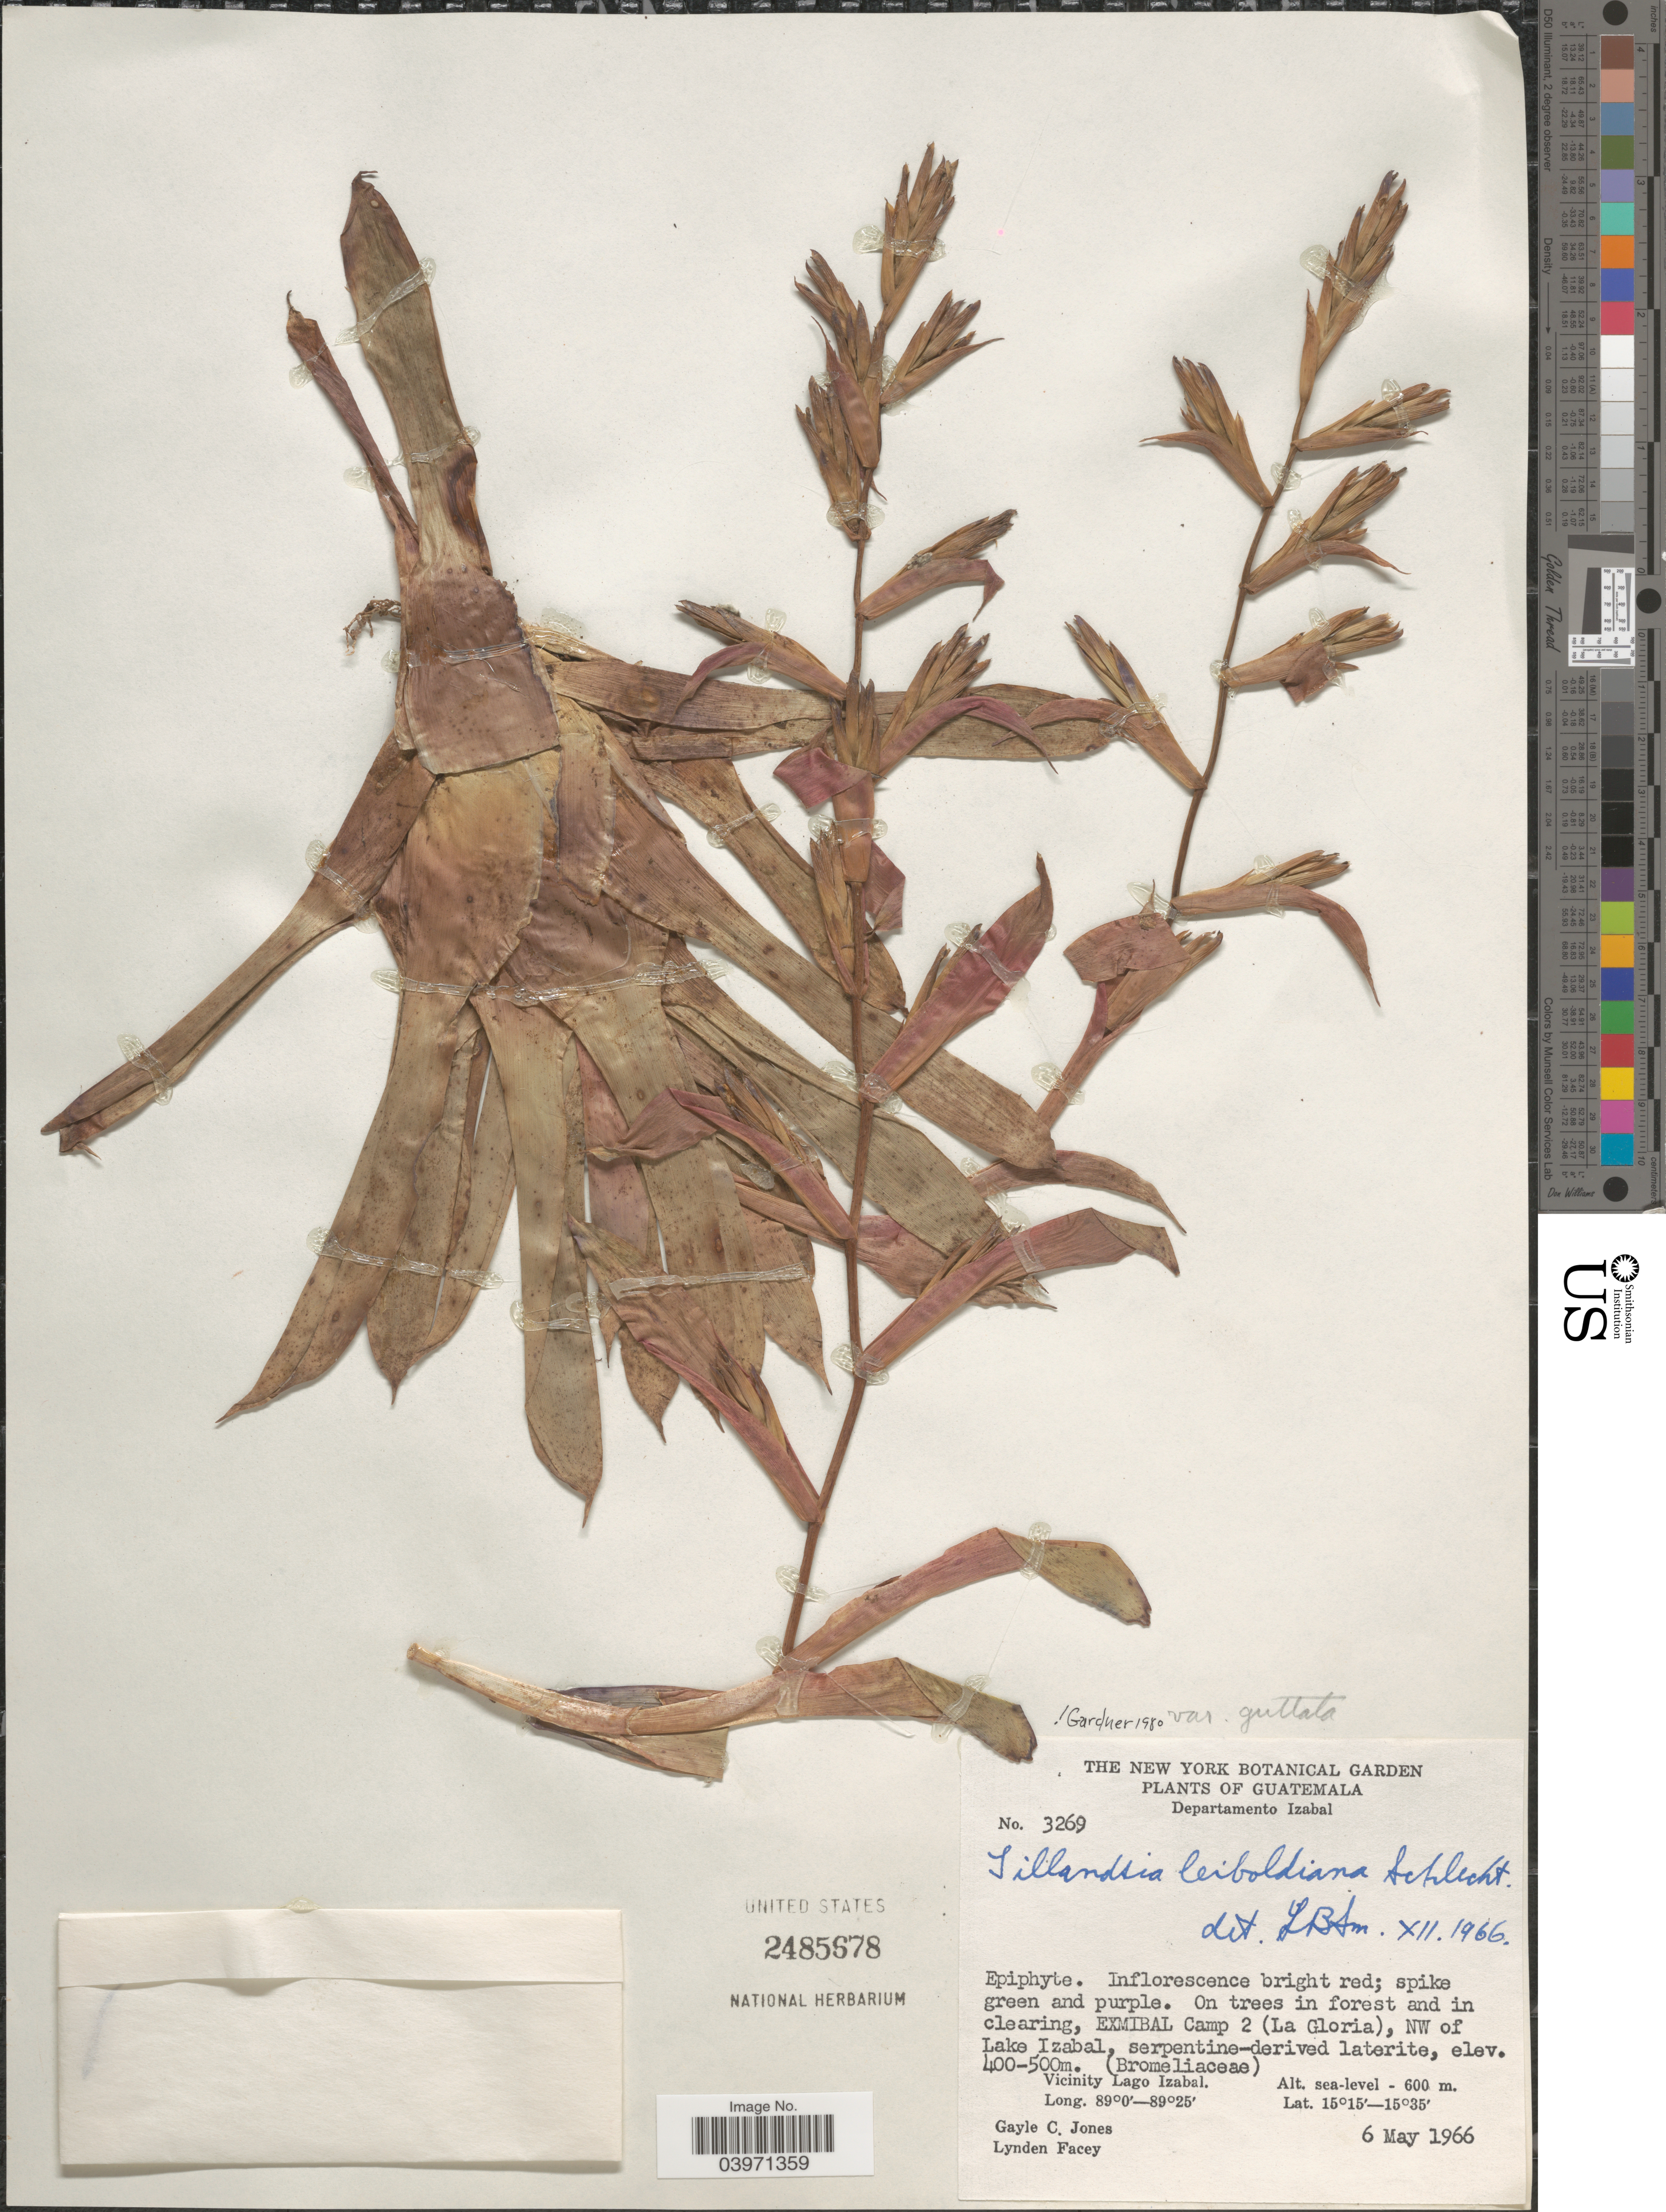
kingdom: Plantae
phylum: Tracheophyta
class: Liliopsida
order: Poales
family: Bromeliaceae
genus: Tillandsia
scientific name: Tillandsia leiboldiana var. guttata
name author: Hobbs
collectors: G. C. Jones & L. Facey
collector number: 3269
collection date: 1966-05-06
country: Guatemala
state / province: Izabal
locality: Departamento Izabal. Exmibal Camp 2 (La Gloria), NW of Lake Izabal, Vicinity Lago Izabal.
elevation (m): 0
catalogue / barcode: US 2485678